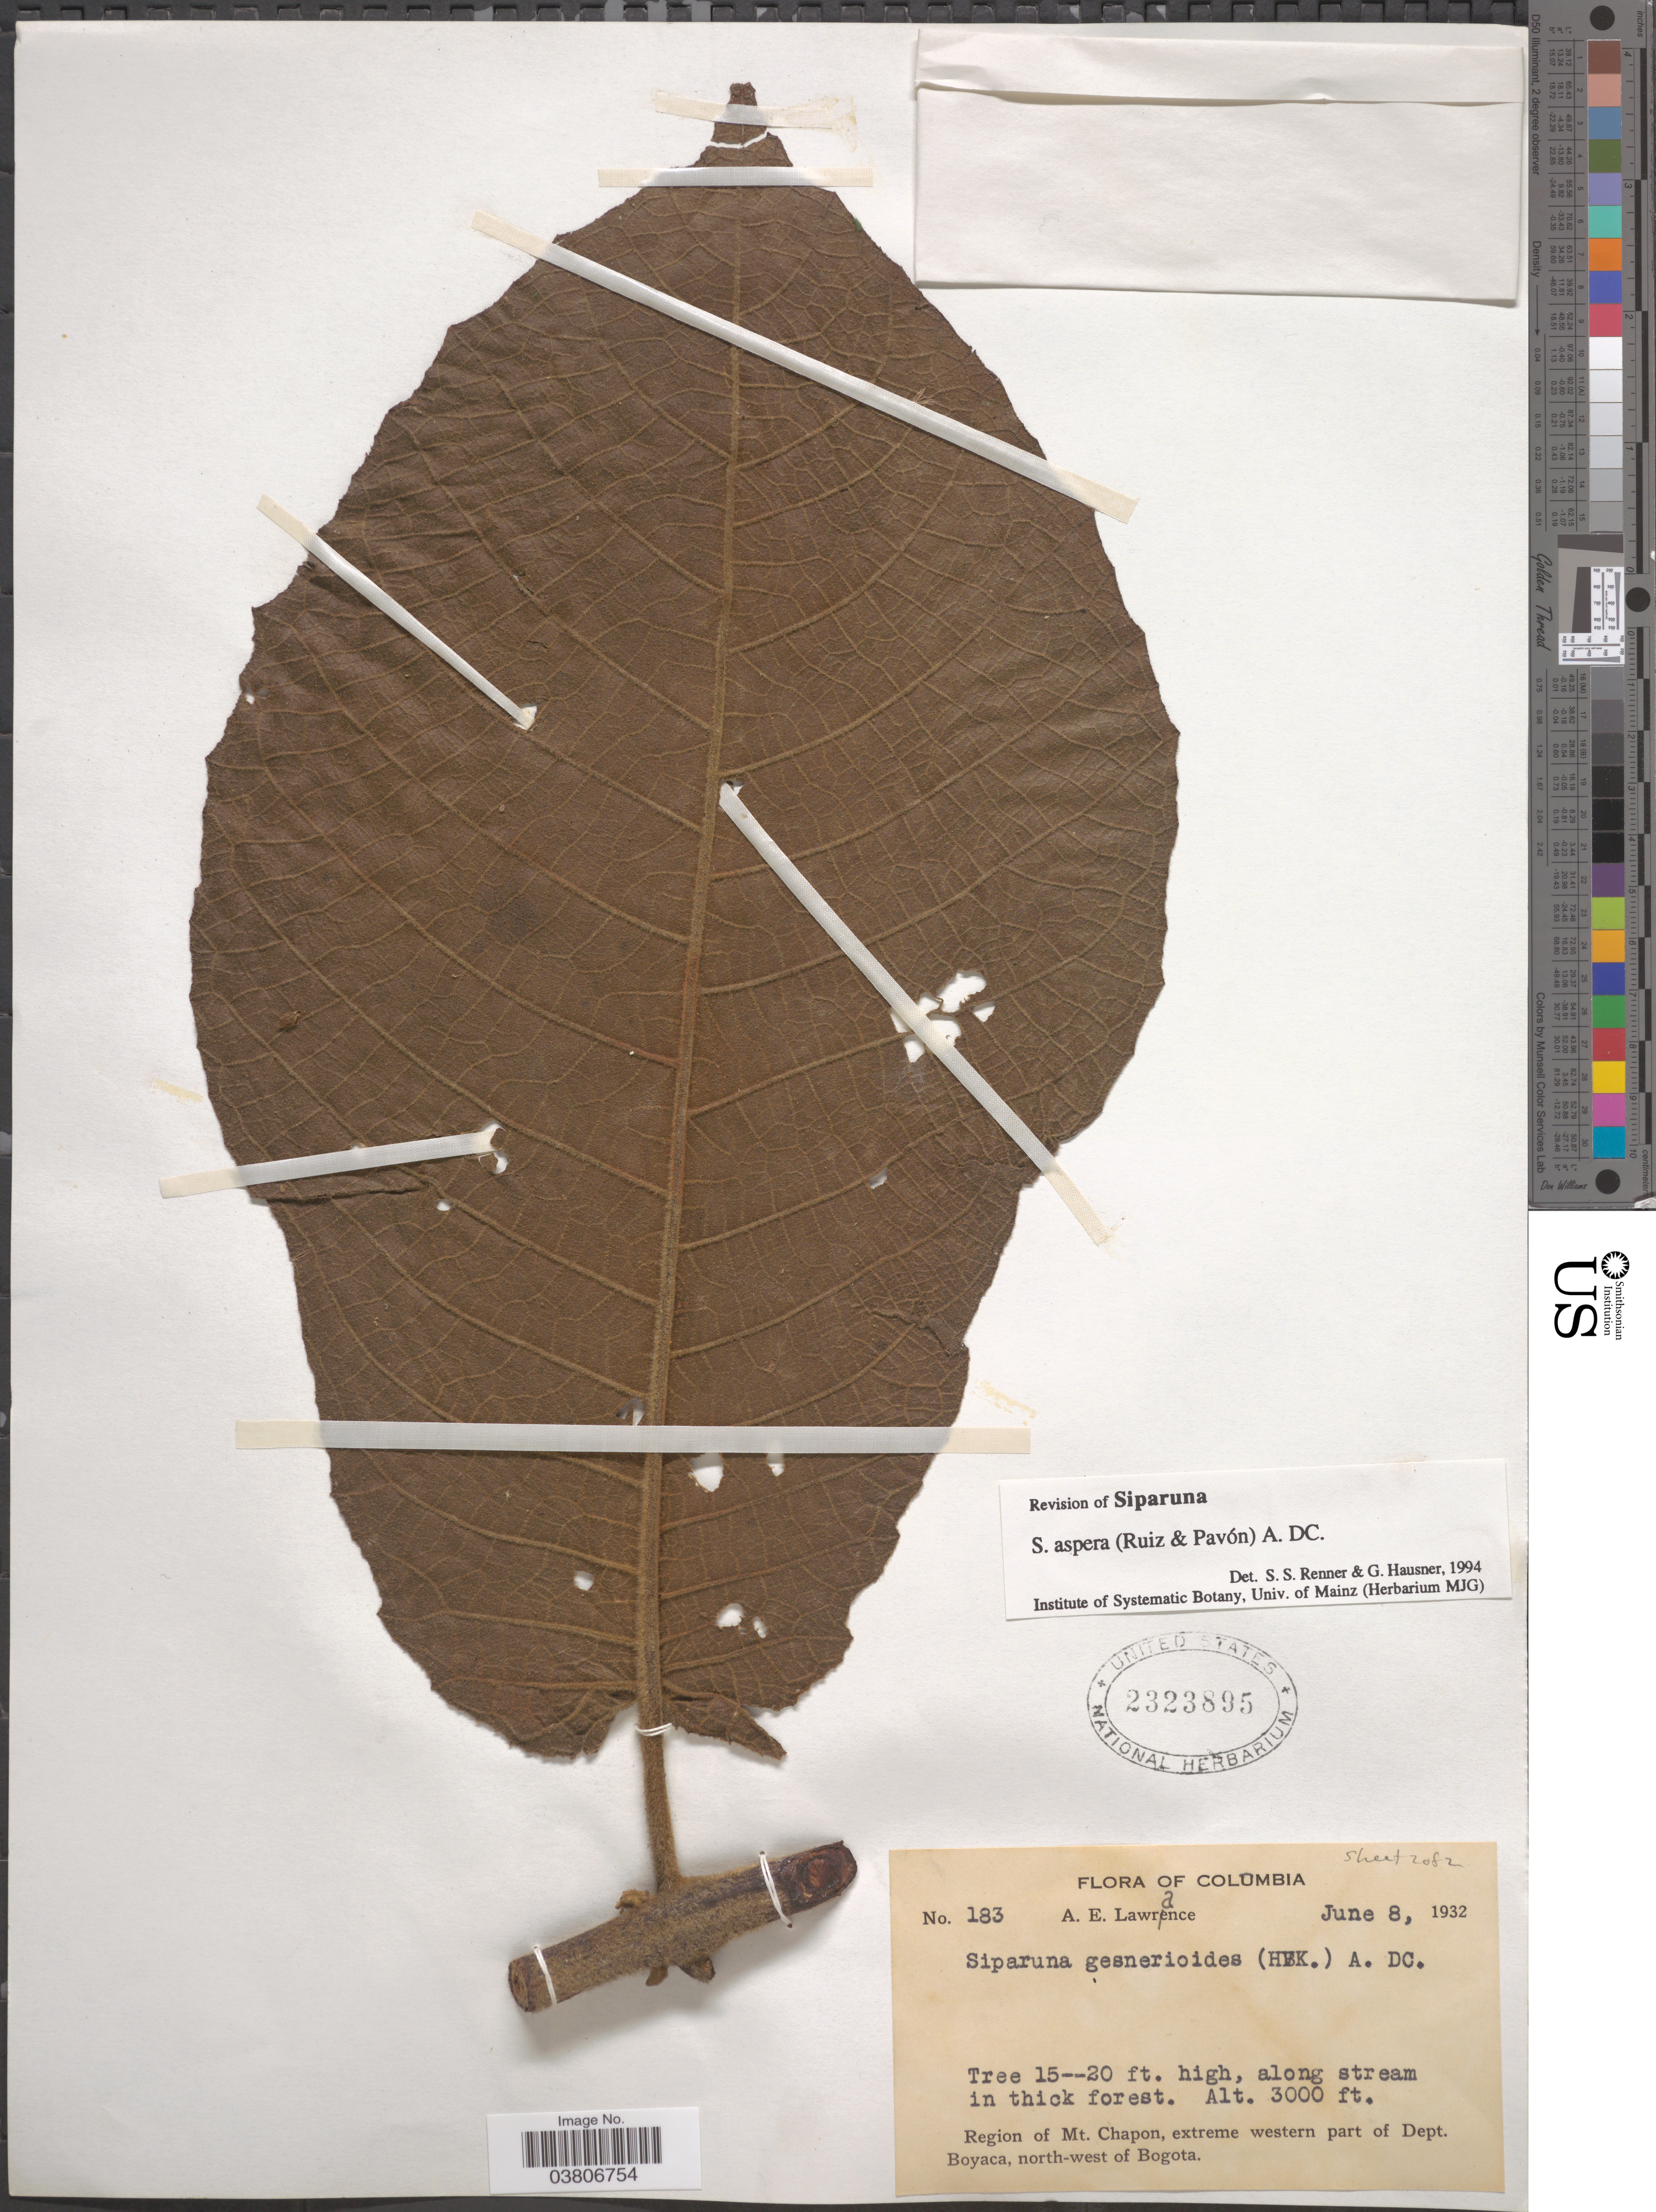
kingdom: Plantae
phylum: Tracheophyta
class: Magnoliopsida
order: Laurales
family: Siparunaceae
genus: Siparuna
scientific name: Siparuna aspera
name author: (Ruiz & Pav.) A. DC.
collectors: A. Lawrance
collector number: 183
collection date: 1932-06-08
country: Colombia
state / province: Boyacá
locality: Region of Mt. Chapon, extreme western part of Dept. Boyaca, north-west of Bogota.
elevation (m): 914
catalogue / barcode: US 2323895